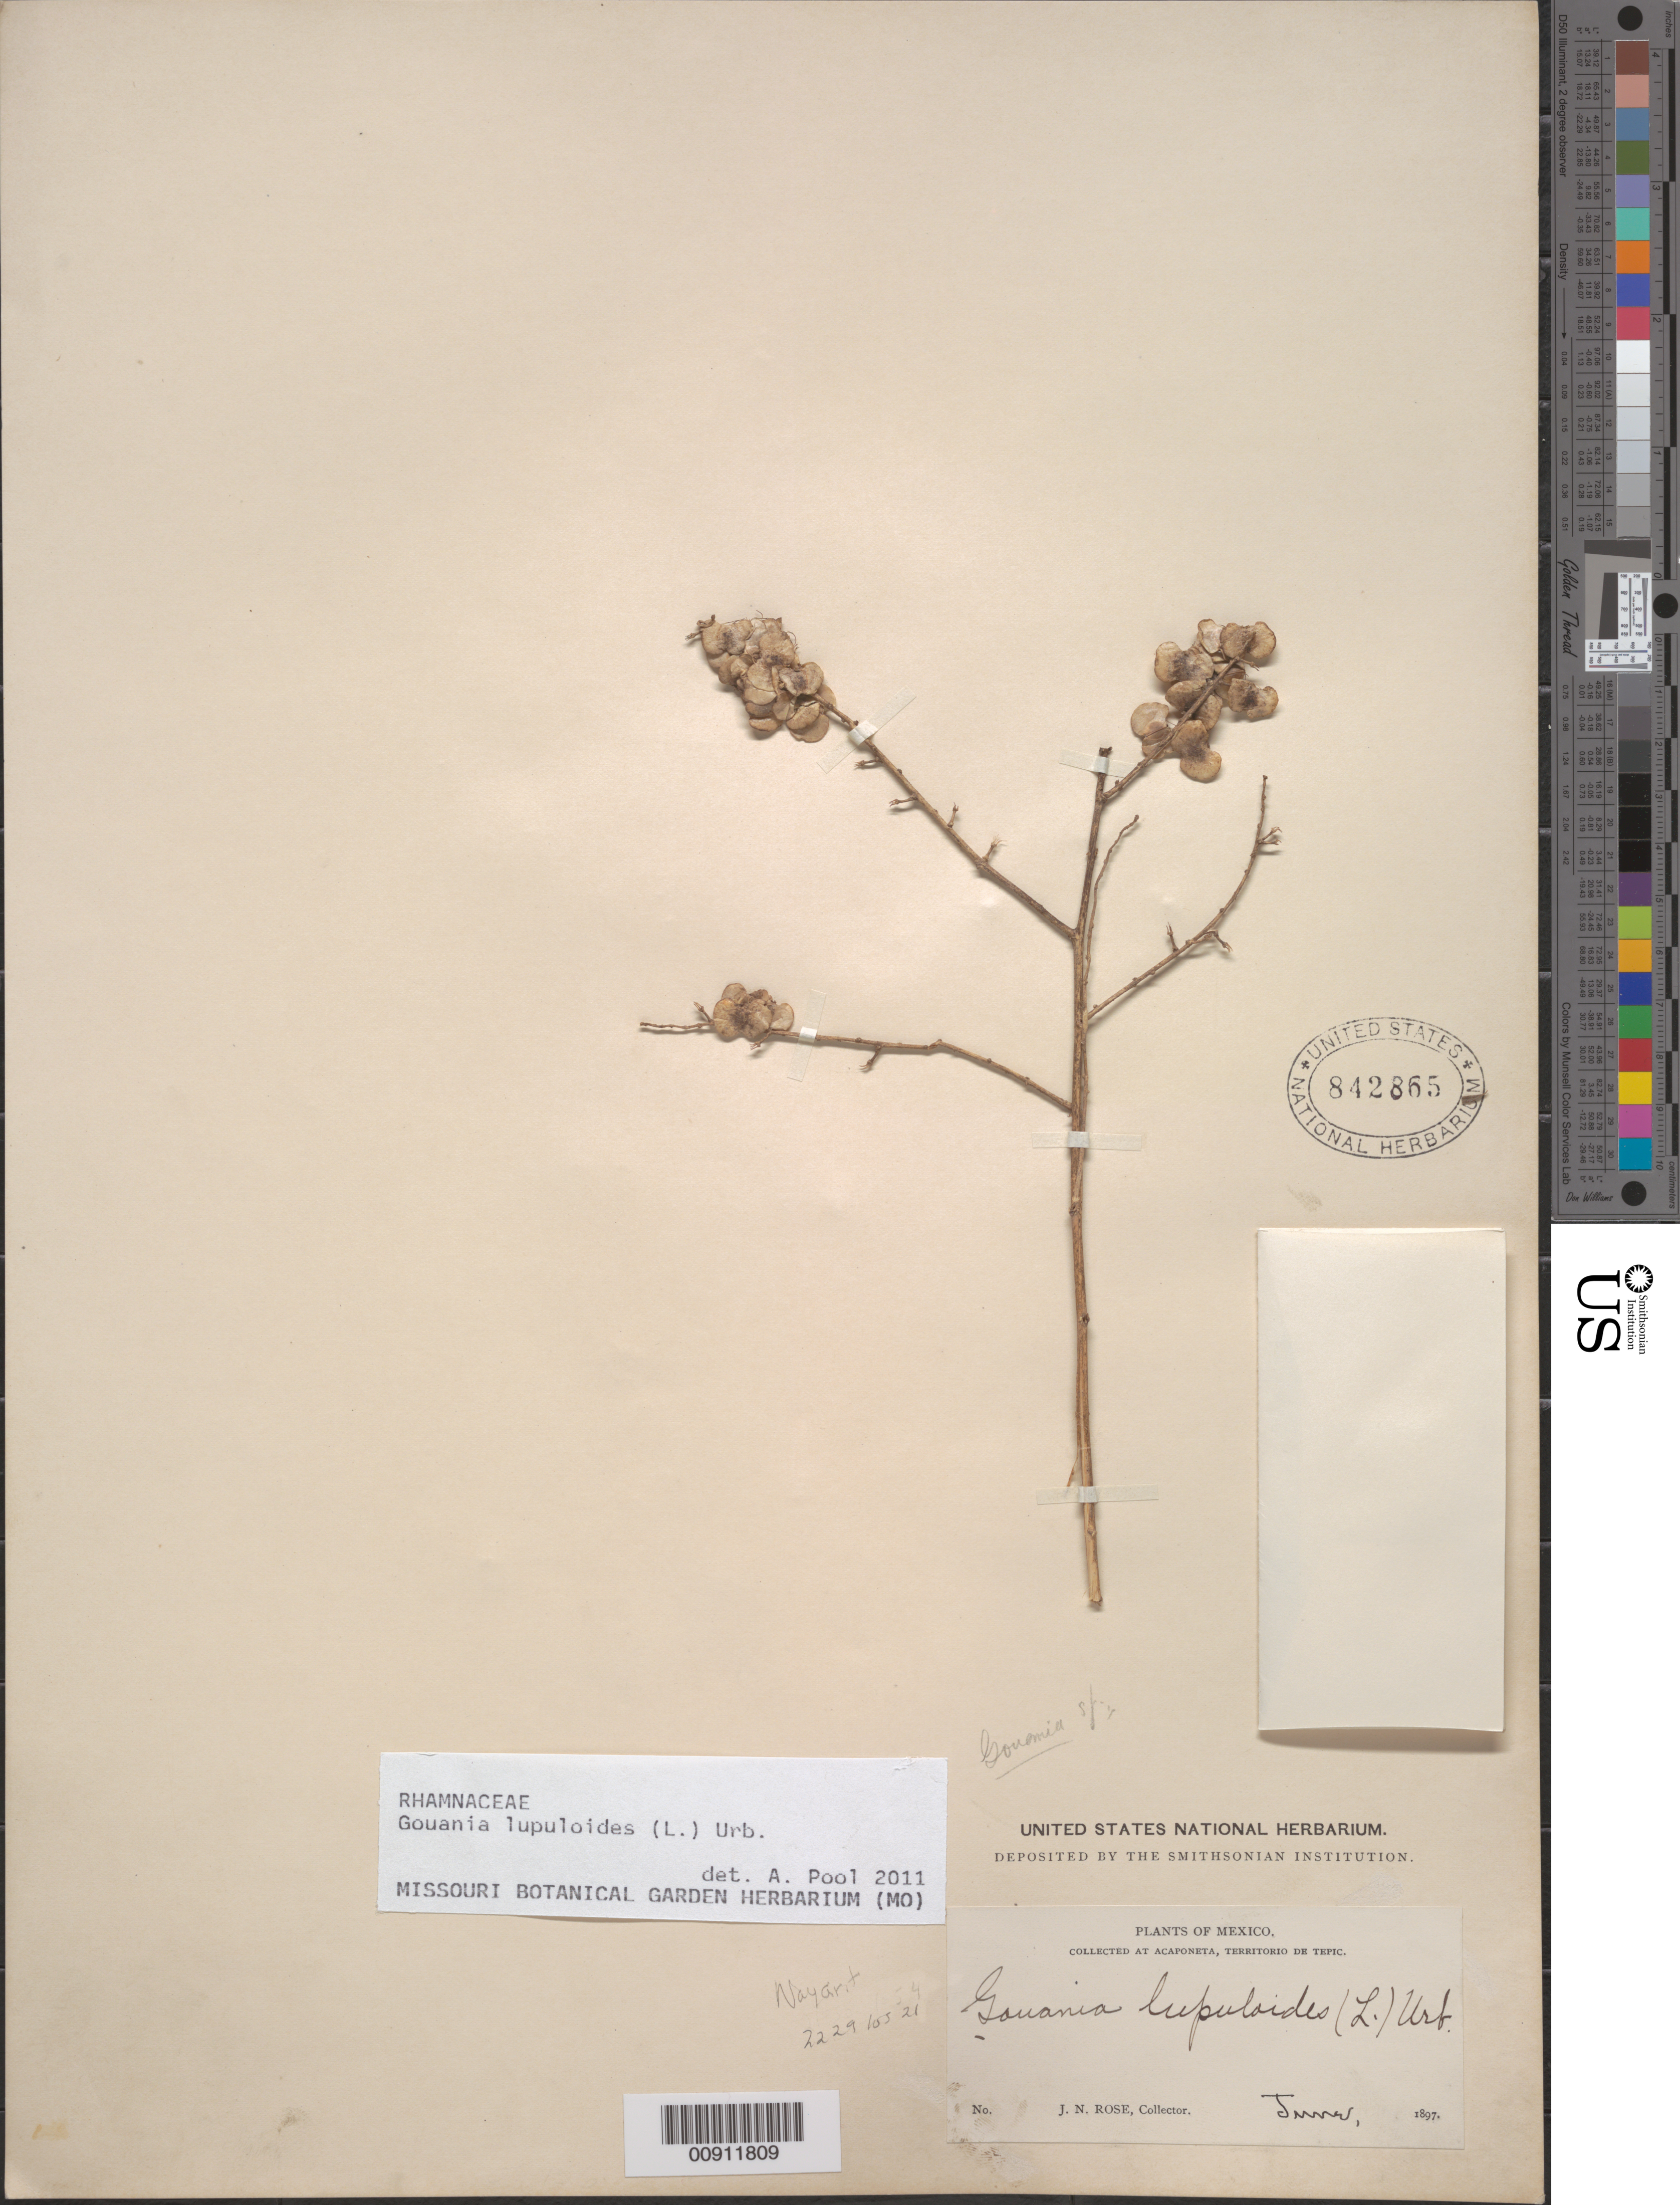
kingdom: Plantae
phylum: Tracheophyta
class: Magnoliopsida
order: Rosales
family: Rhamnaceae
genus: Gouania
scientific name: Gouania lupuloides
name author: (L.) Urb.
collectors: J. N. Rose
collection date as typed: Jun 1897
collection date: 1897-06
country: Mexico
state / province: Nayarit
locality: Acaponeta, Territorio de Tepic.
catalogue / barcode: US 842865